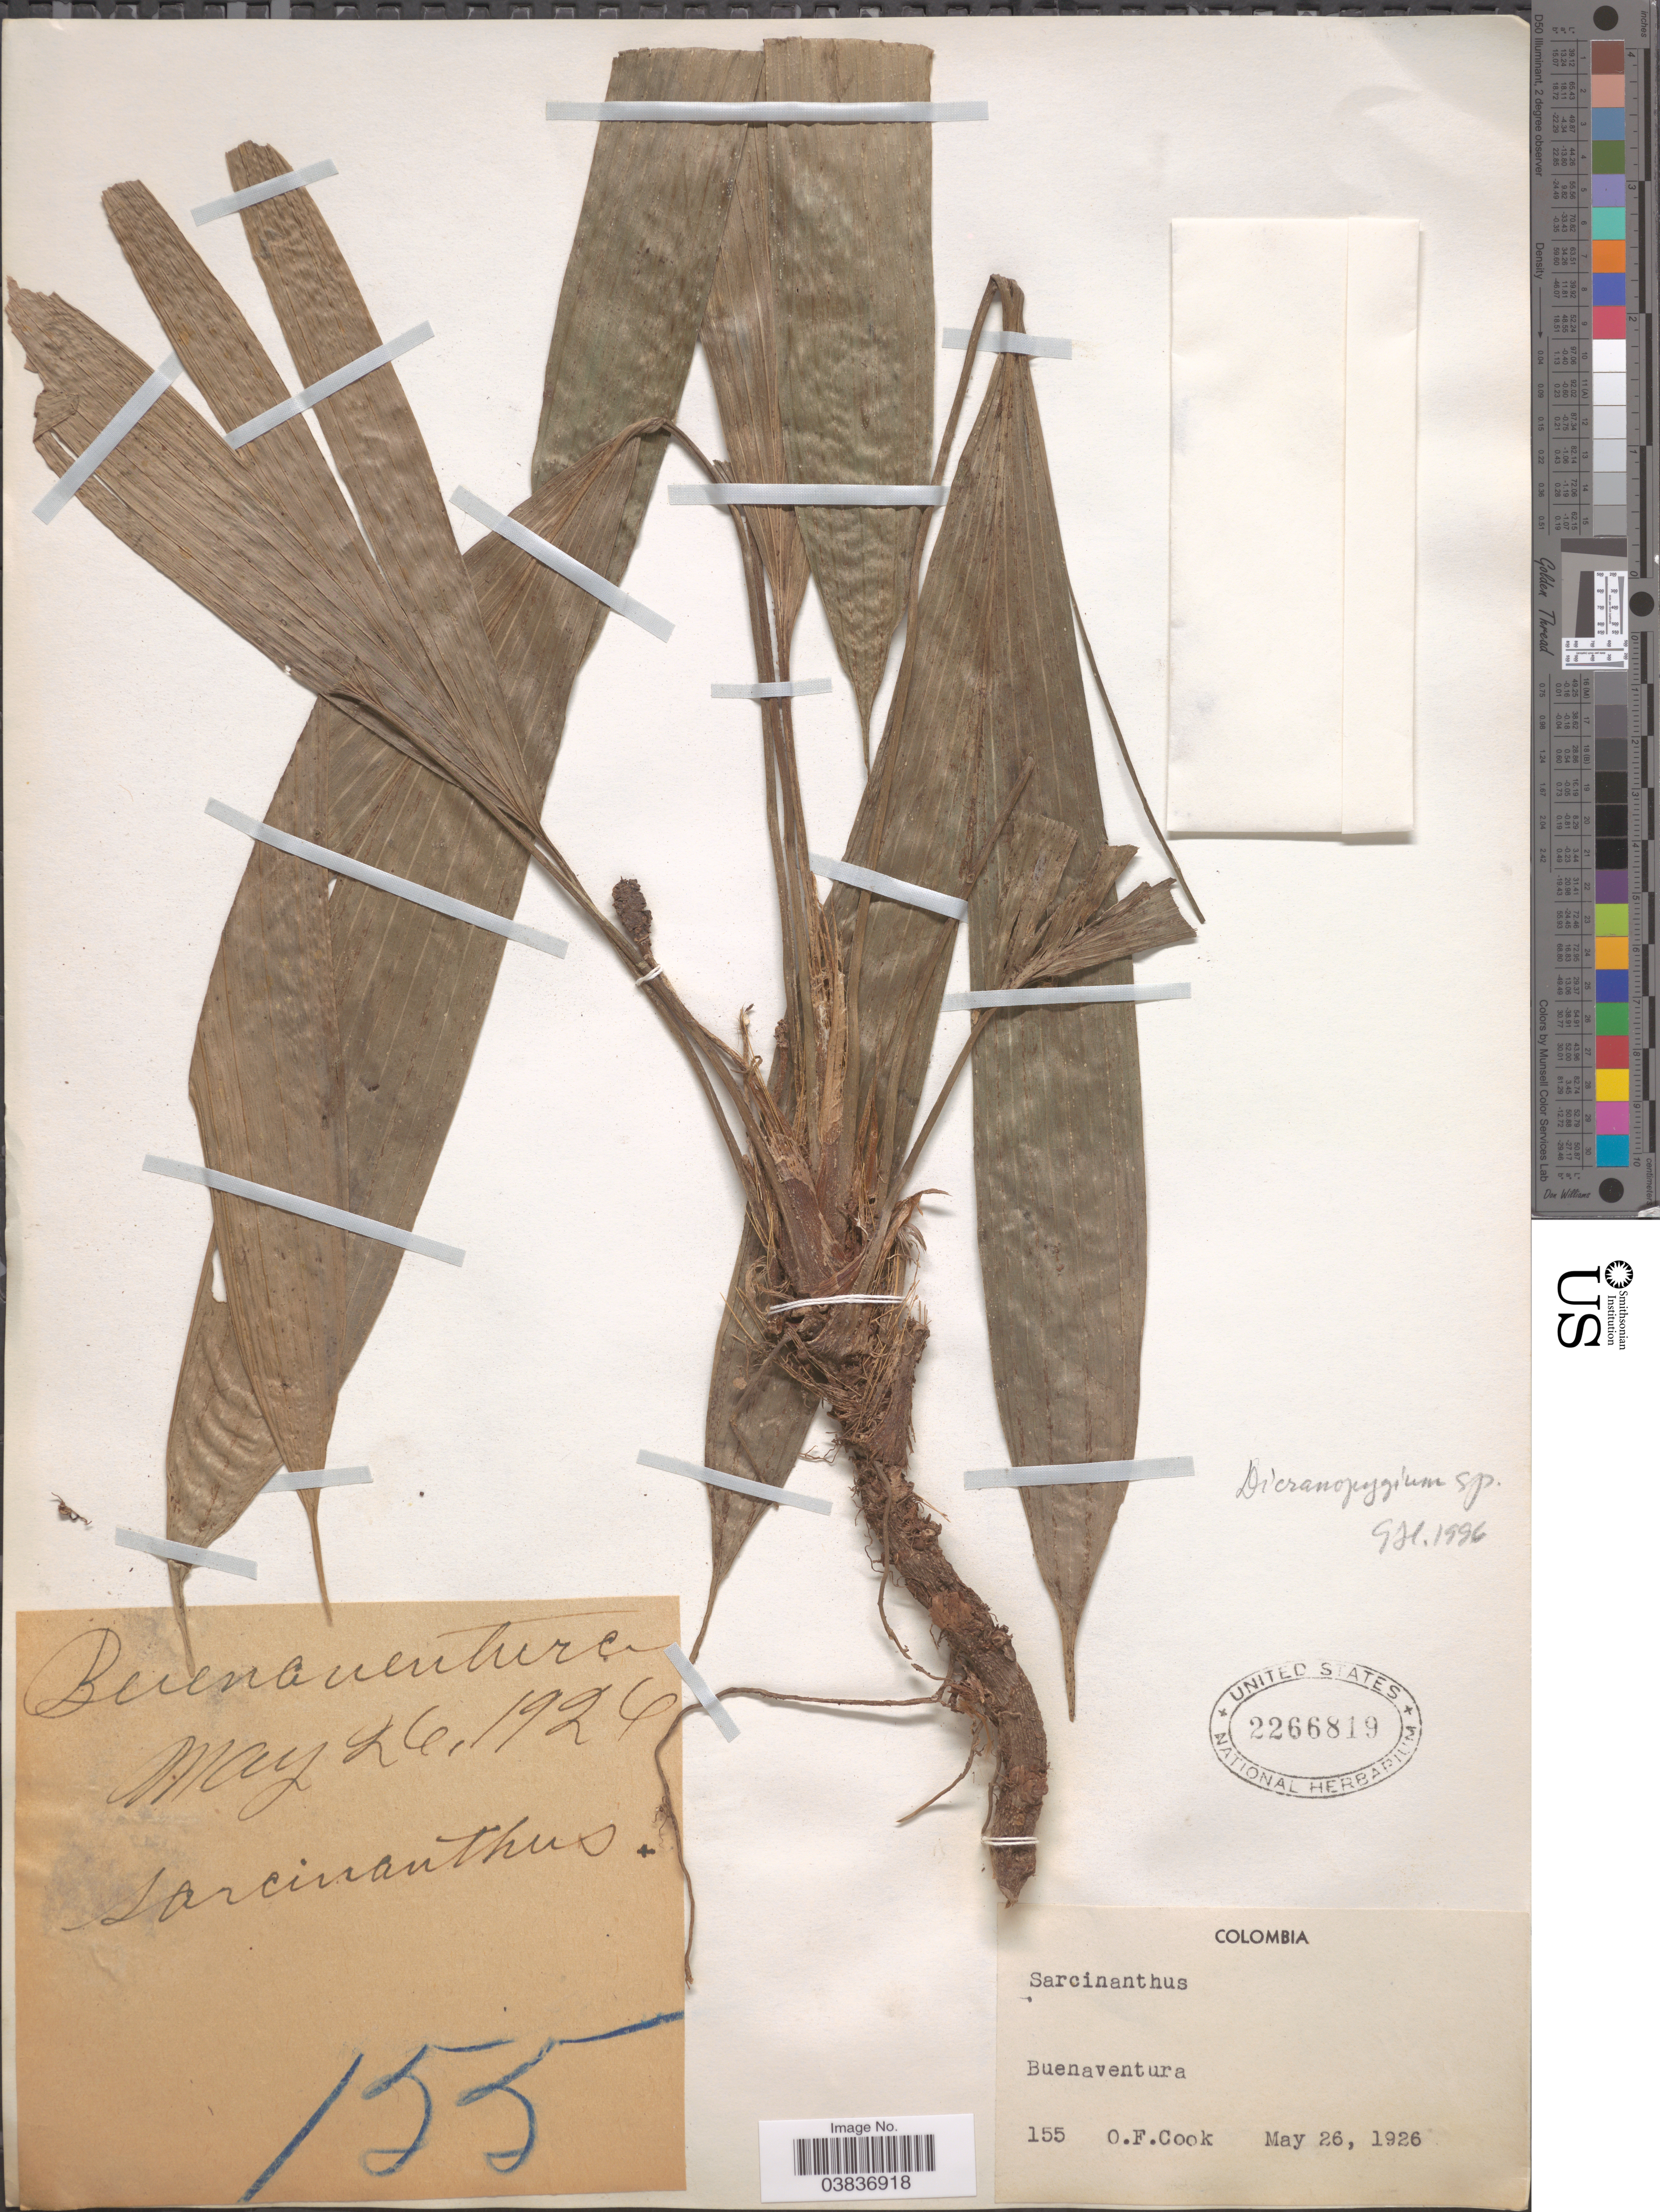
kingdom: Plantae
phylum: Tracheophyta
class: Liliopsida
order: Pandanales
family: Cyclanthaceae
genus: Dicranopygium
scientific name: Dicranopygium sp.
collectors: O. F. Cook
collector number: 155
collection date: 1926-05-26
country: Colombia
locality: Buenaventura.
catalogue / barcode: US 2266819